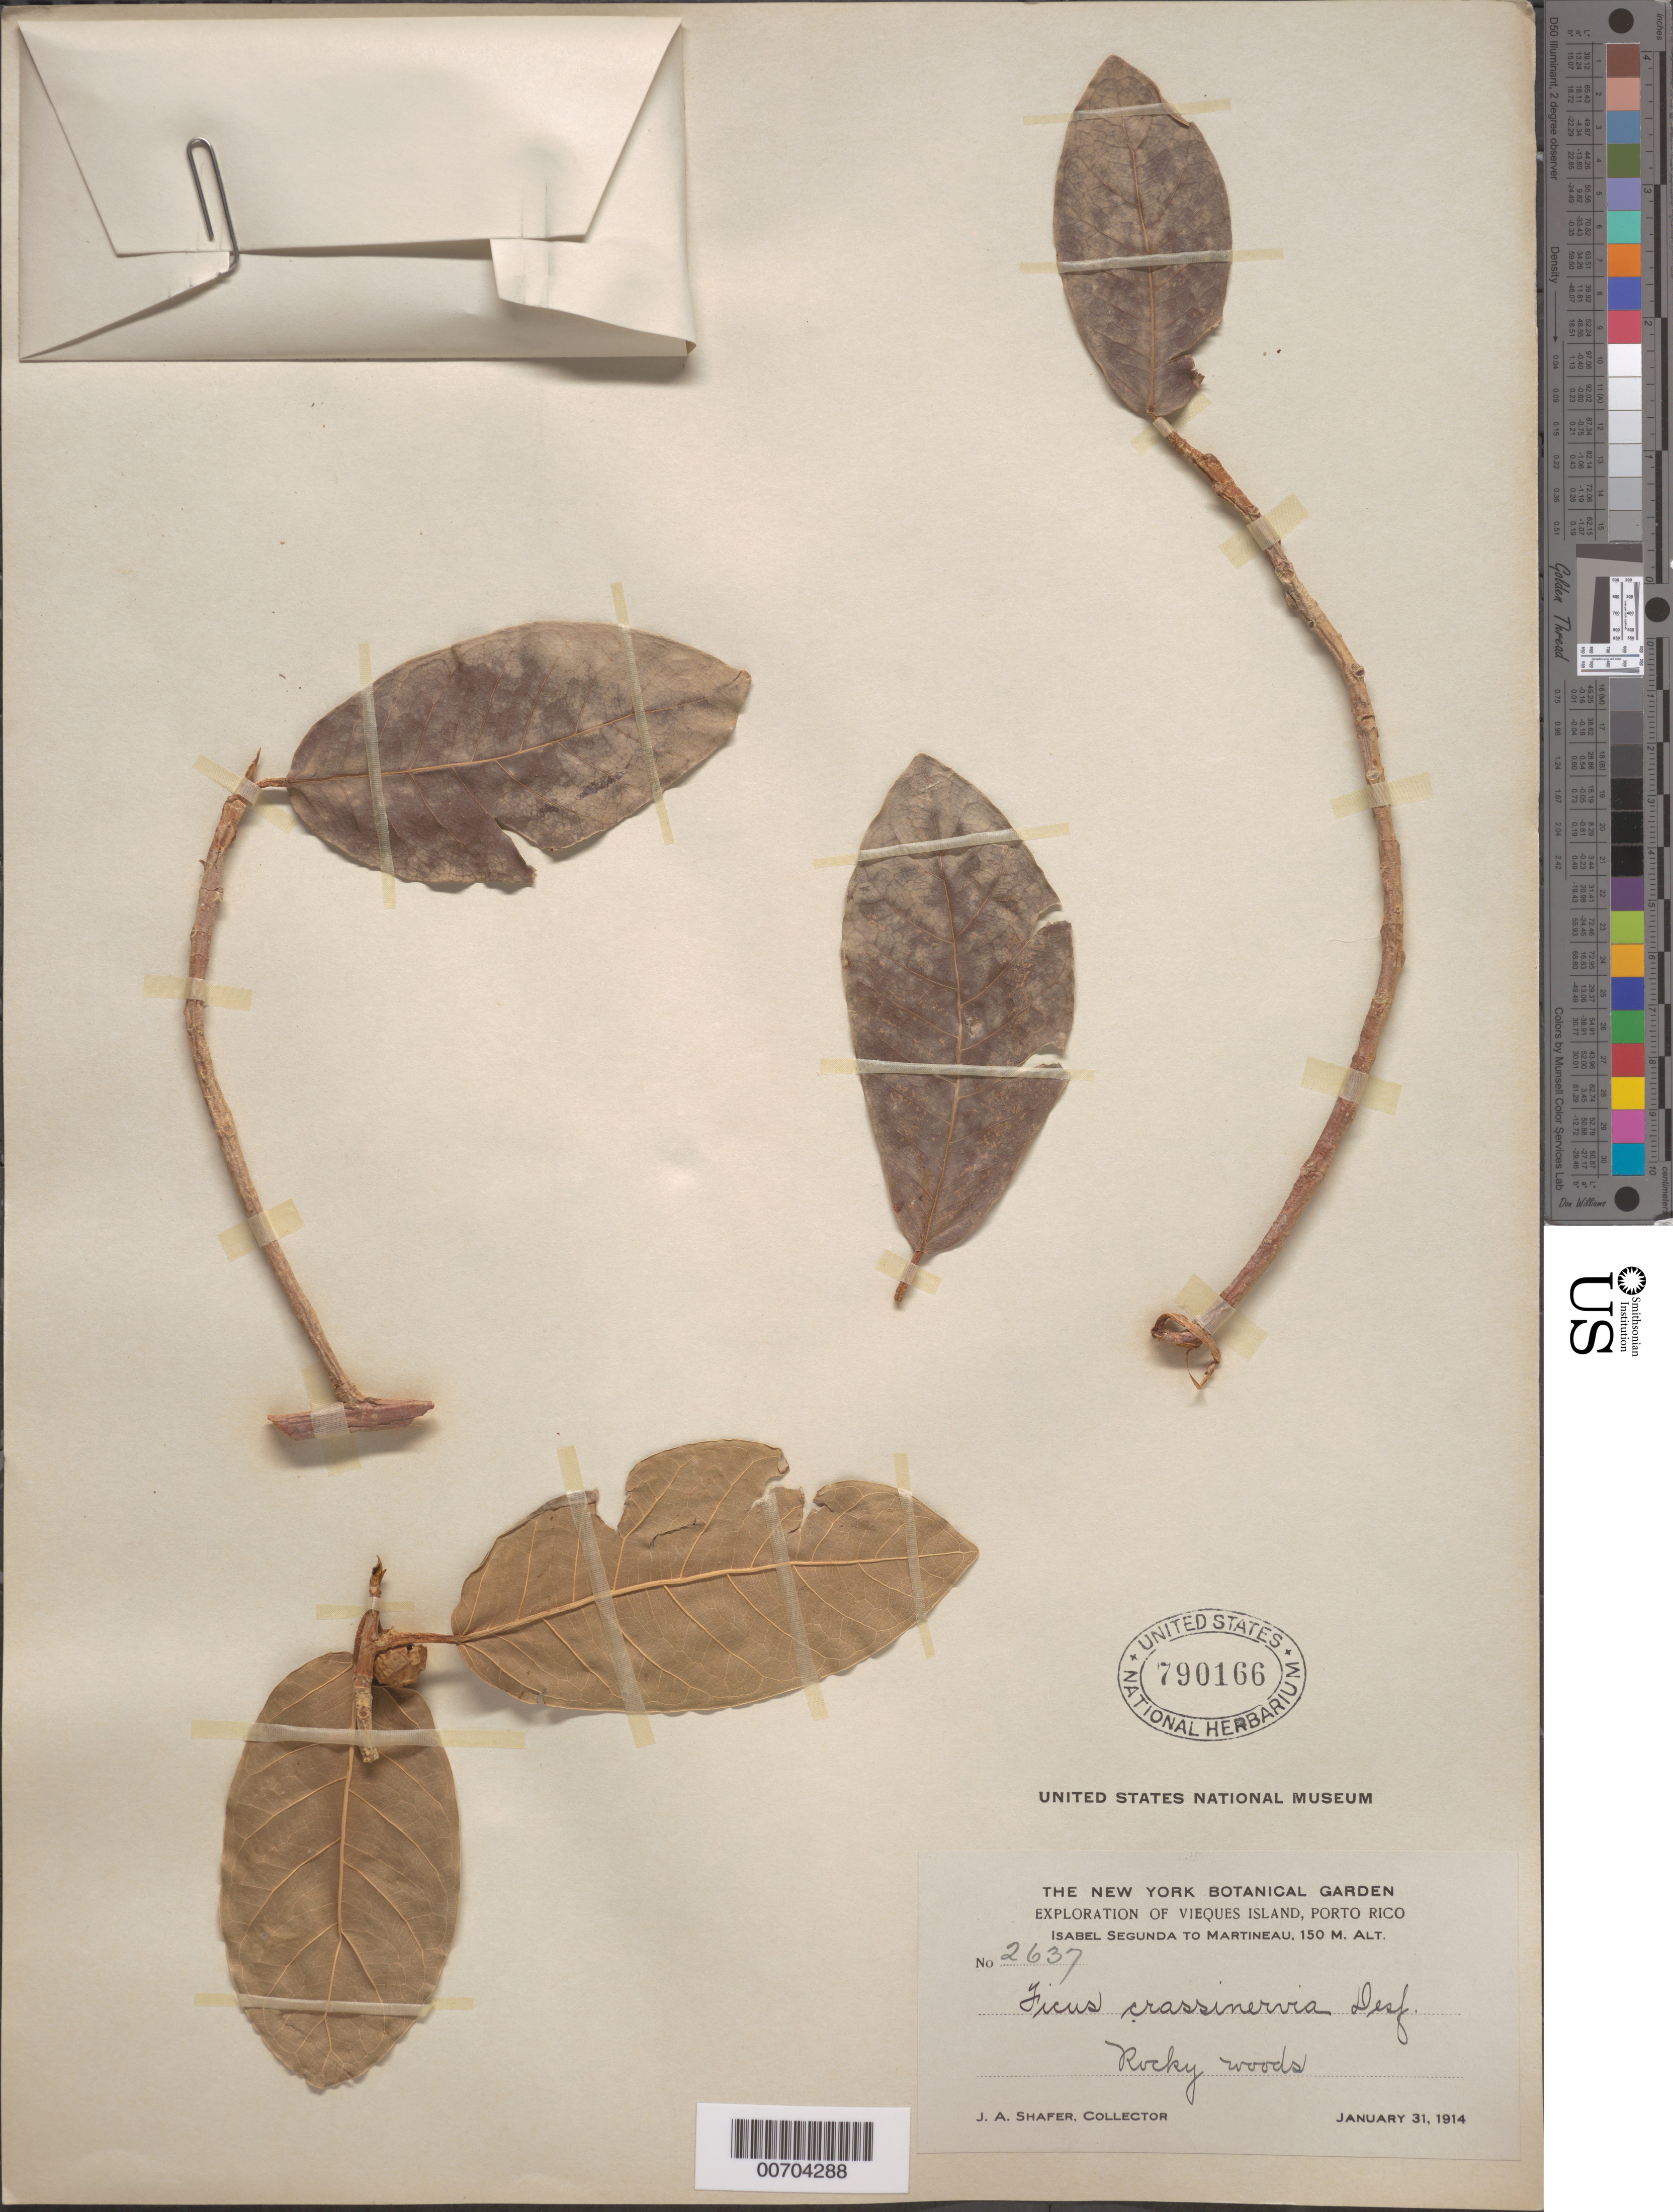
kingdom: Plantae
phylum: Tracheophyta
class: Magnoliopsida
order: Rosales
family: Moraceae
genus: Ficus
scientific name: Ficus crassinervia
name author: Desf. ex Willd.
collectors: J. A. Shafer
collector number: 2637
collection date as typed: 31 Jan 1914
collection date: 1914-01-31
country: Puerto Rico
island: Greater Antilles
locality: Isabel Segunda to Martineau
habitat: Rocky woods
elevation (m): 150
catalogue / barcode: US 790166